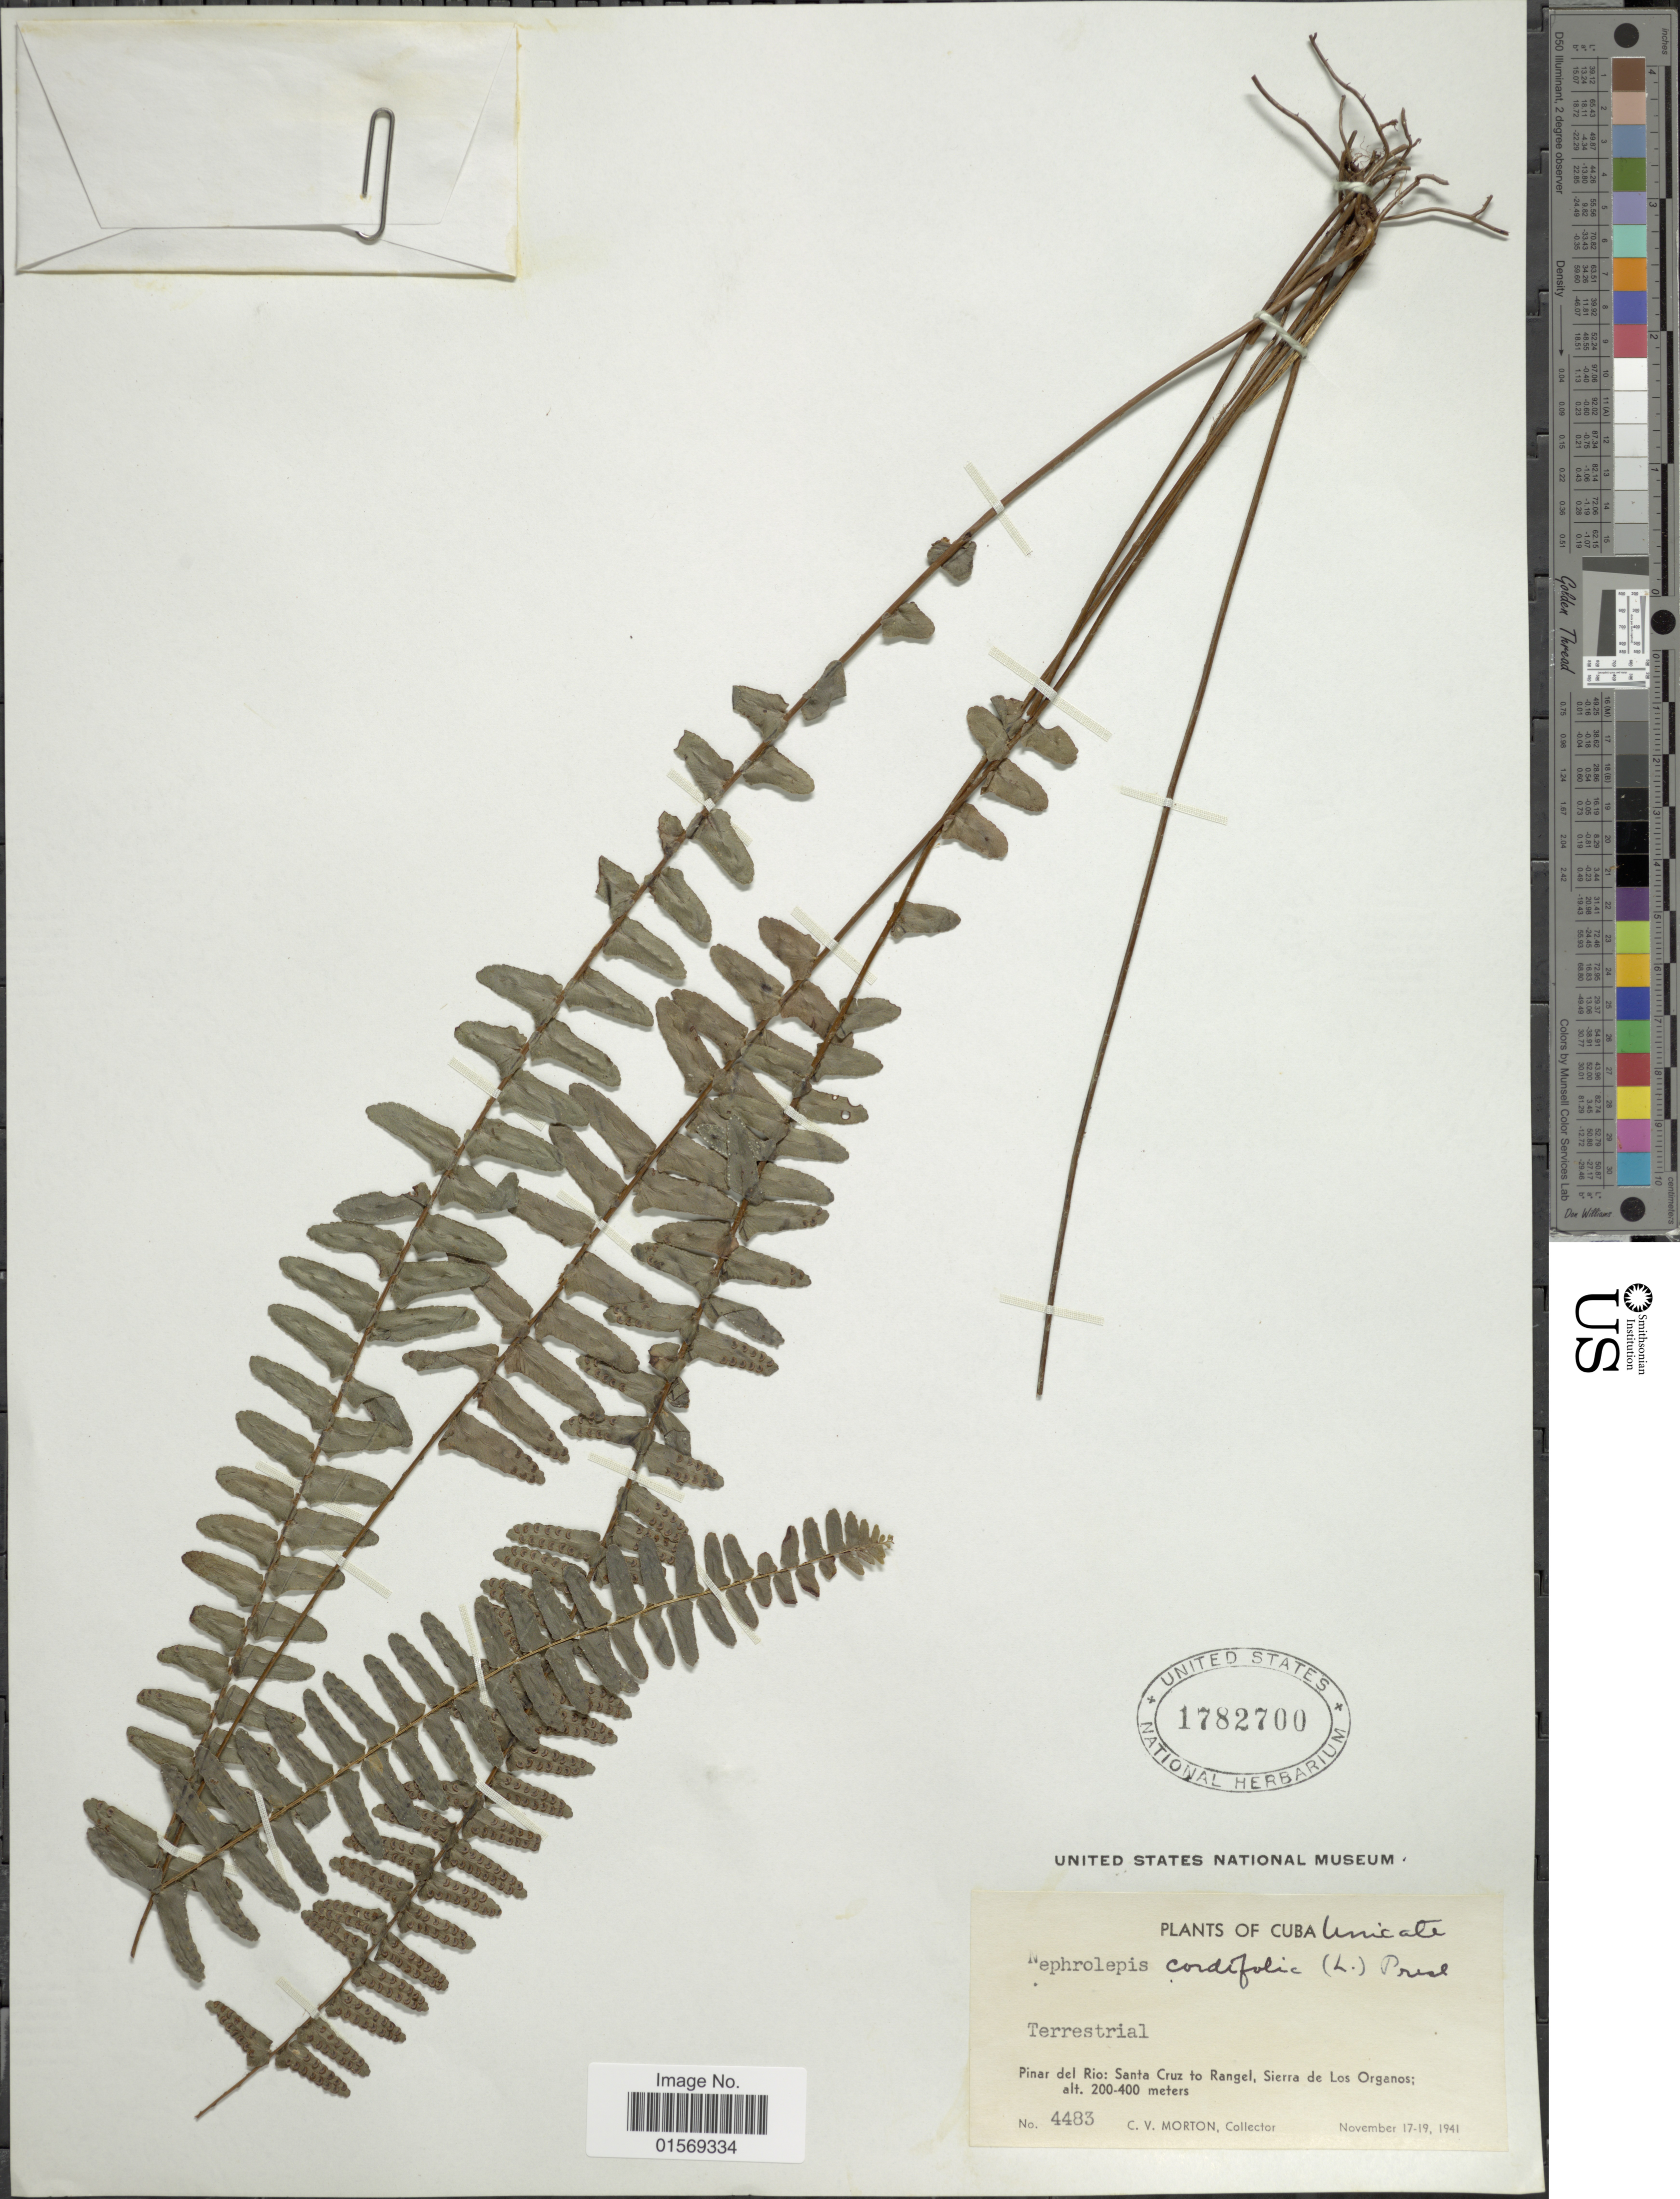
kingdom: Plantae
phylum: Tracheophyta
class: Polypodiopsida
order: Polypodiales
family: Nephrolepidaceae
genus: Nephrolepis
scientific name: Nephrolepis cordifolia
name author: (L.) C. Presl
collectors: C. V. Morton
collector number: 4483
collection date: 1941-11-17/1941-11-19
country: Cuba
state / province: Pinar del Río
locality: Cuba, Pinar del Rio: Santa Cruz to Rangel, Sierra de Los Organos.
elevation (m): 200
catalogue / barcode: US 1782700